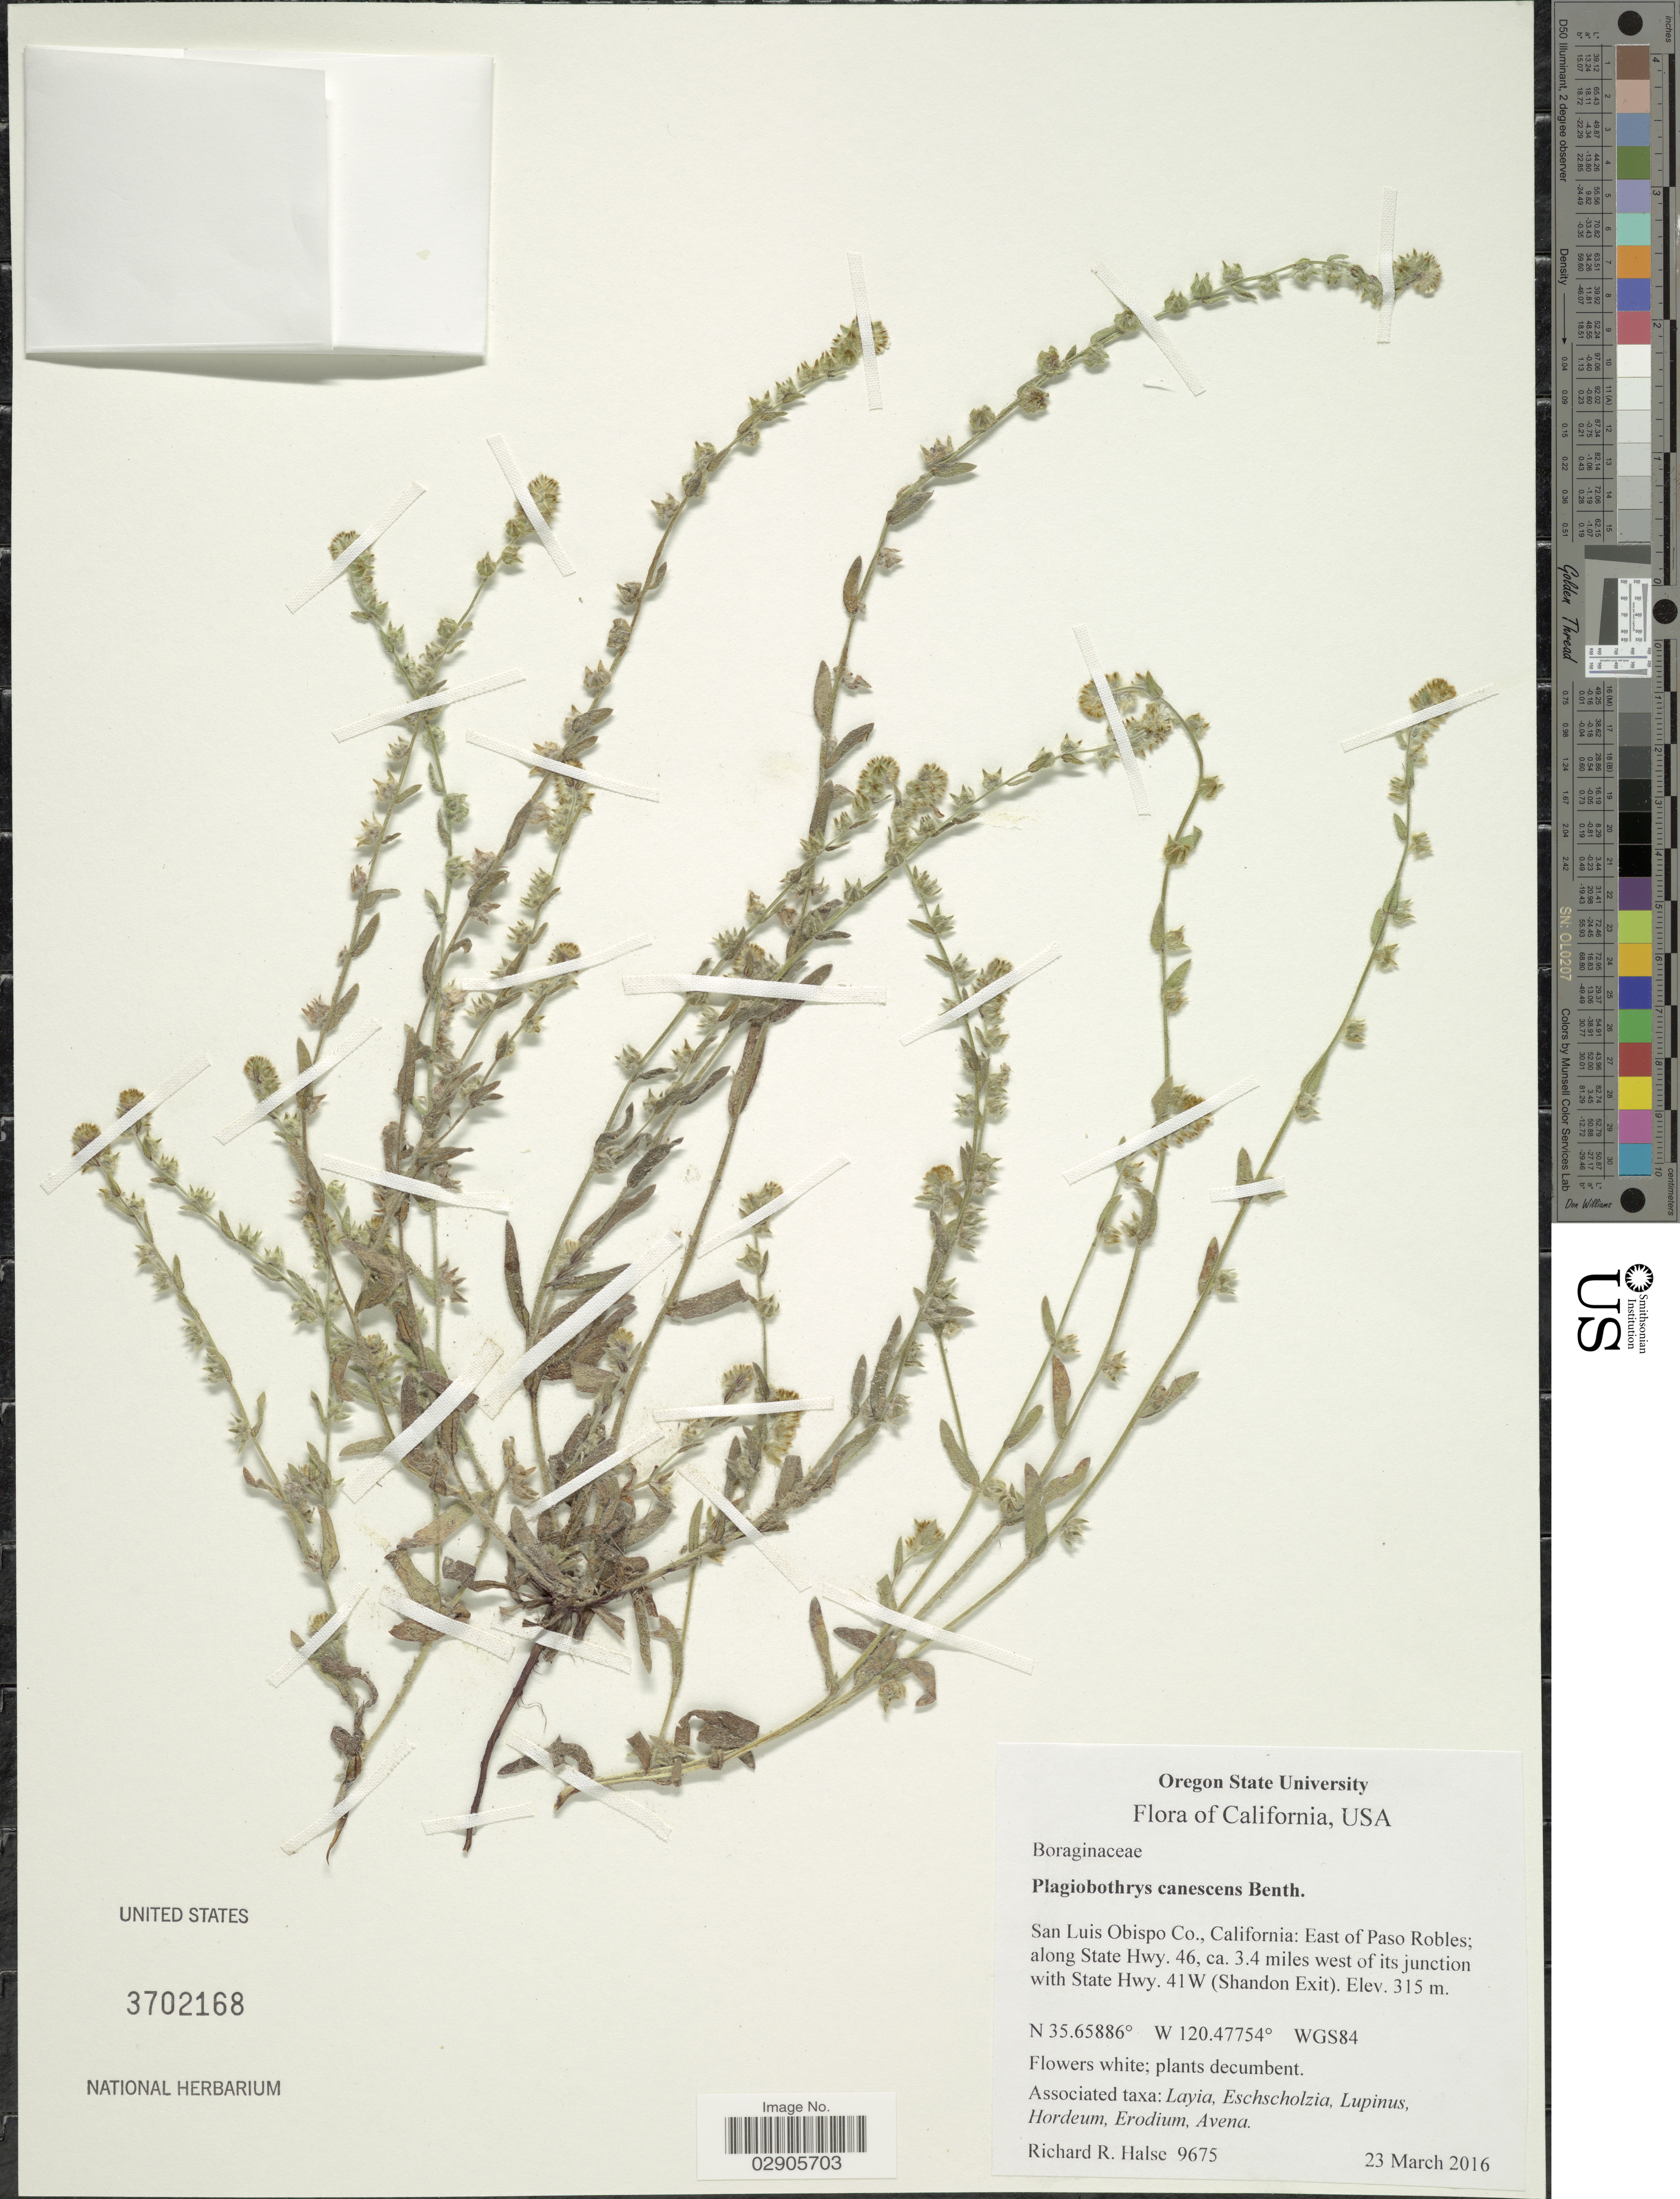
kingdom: Plantae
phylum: Tracheophyta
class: Magnoliopsida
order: Boraginales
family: Boraginaceae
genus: Plagiobothrys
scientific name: Plagiobothrys canescens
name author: Benth.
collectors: R. Halse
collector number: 9675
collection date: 2016-03-23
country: United States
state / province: California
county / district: San Luis Obispo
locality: San Luis Obispo Co., California: East of Paso Robles; along State Hwy.46, ca. 3.4 mjiles west of its junction with State Hwy. 41W (Shandon Exit).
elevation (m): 315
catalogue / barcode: US 3702168